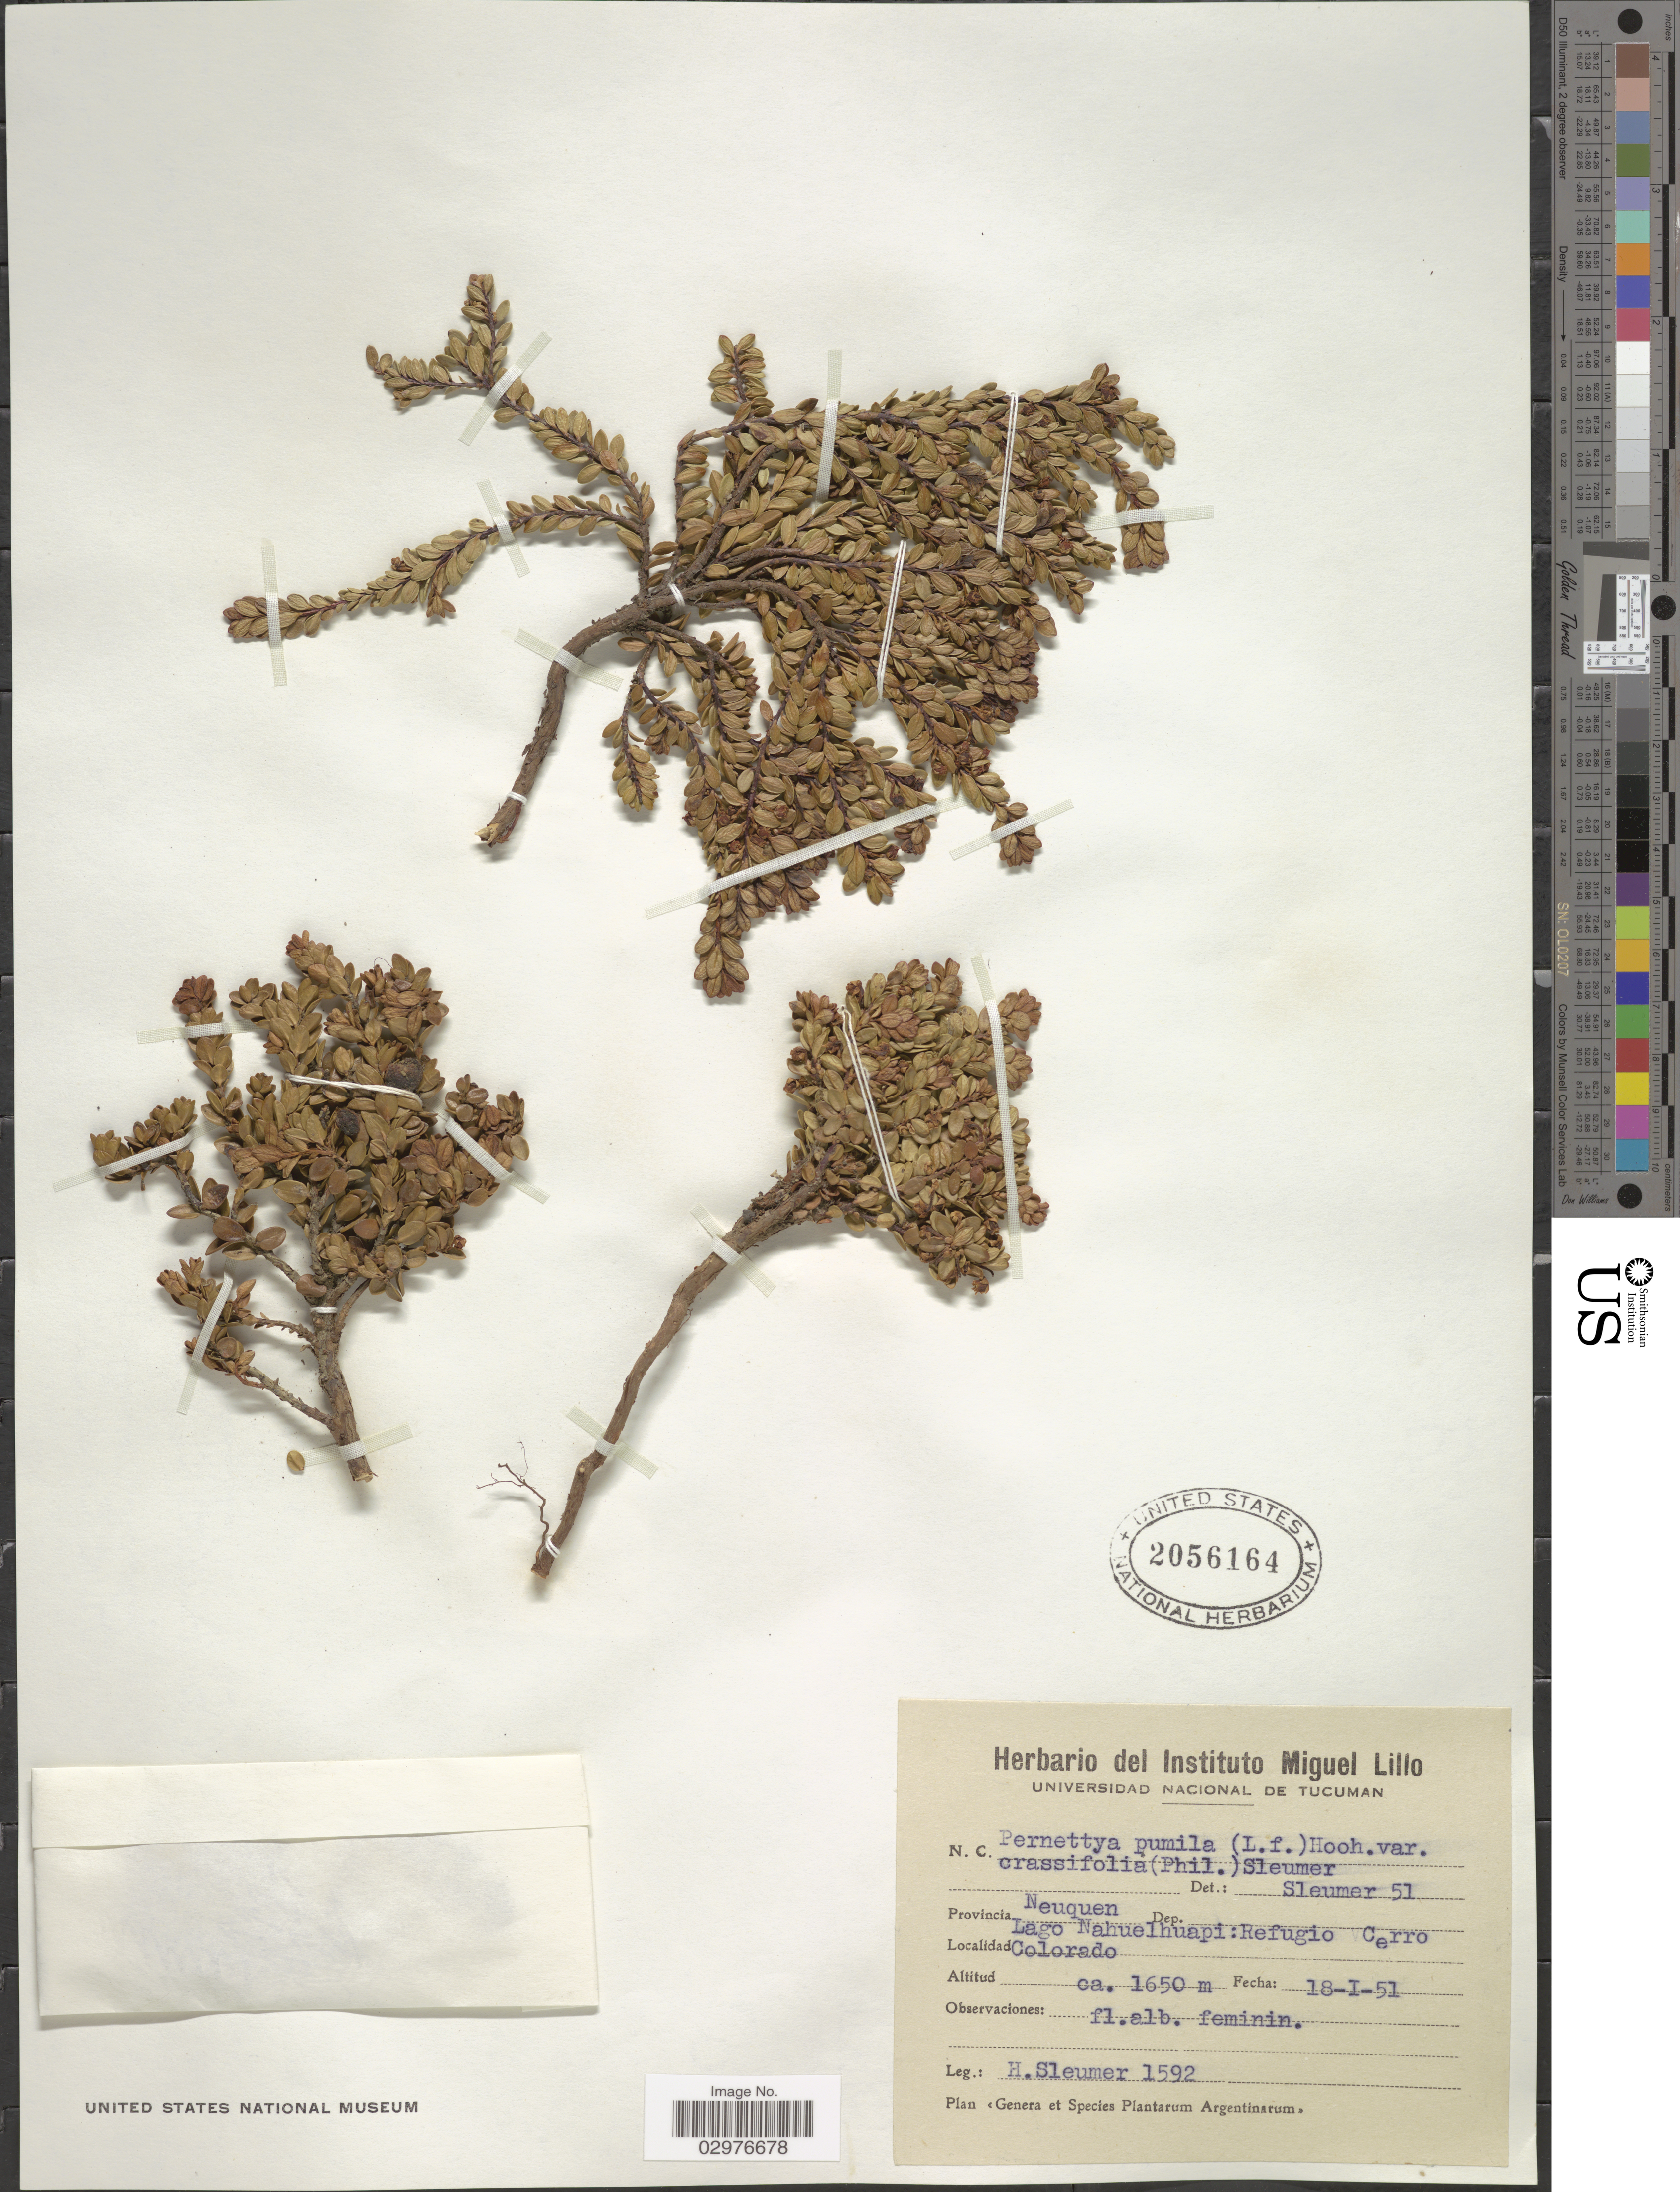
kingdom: Plantae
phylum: Tracheophyta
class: Magnoliopsida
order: Ericales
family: Ericaceae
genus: Gaultheria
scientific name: Gaultheria pumila var. crassifolia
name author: (Phil.) D.J. Middleton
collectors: H. O. Sleumer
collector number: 1592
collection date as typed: Transcribed d/m/y: 18/1/51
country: Argentina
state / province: Neuquen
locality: Lago Nahuelhuapi: Refugio Cerro Colorado.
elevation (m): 1650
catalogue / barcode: US 2056164